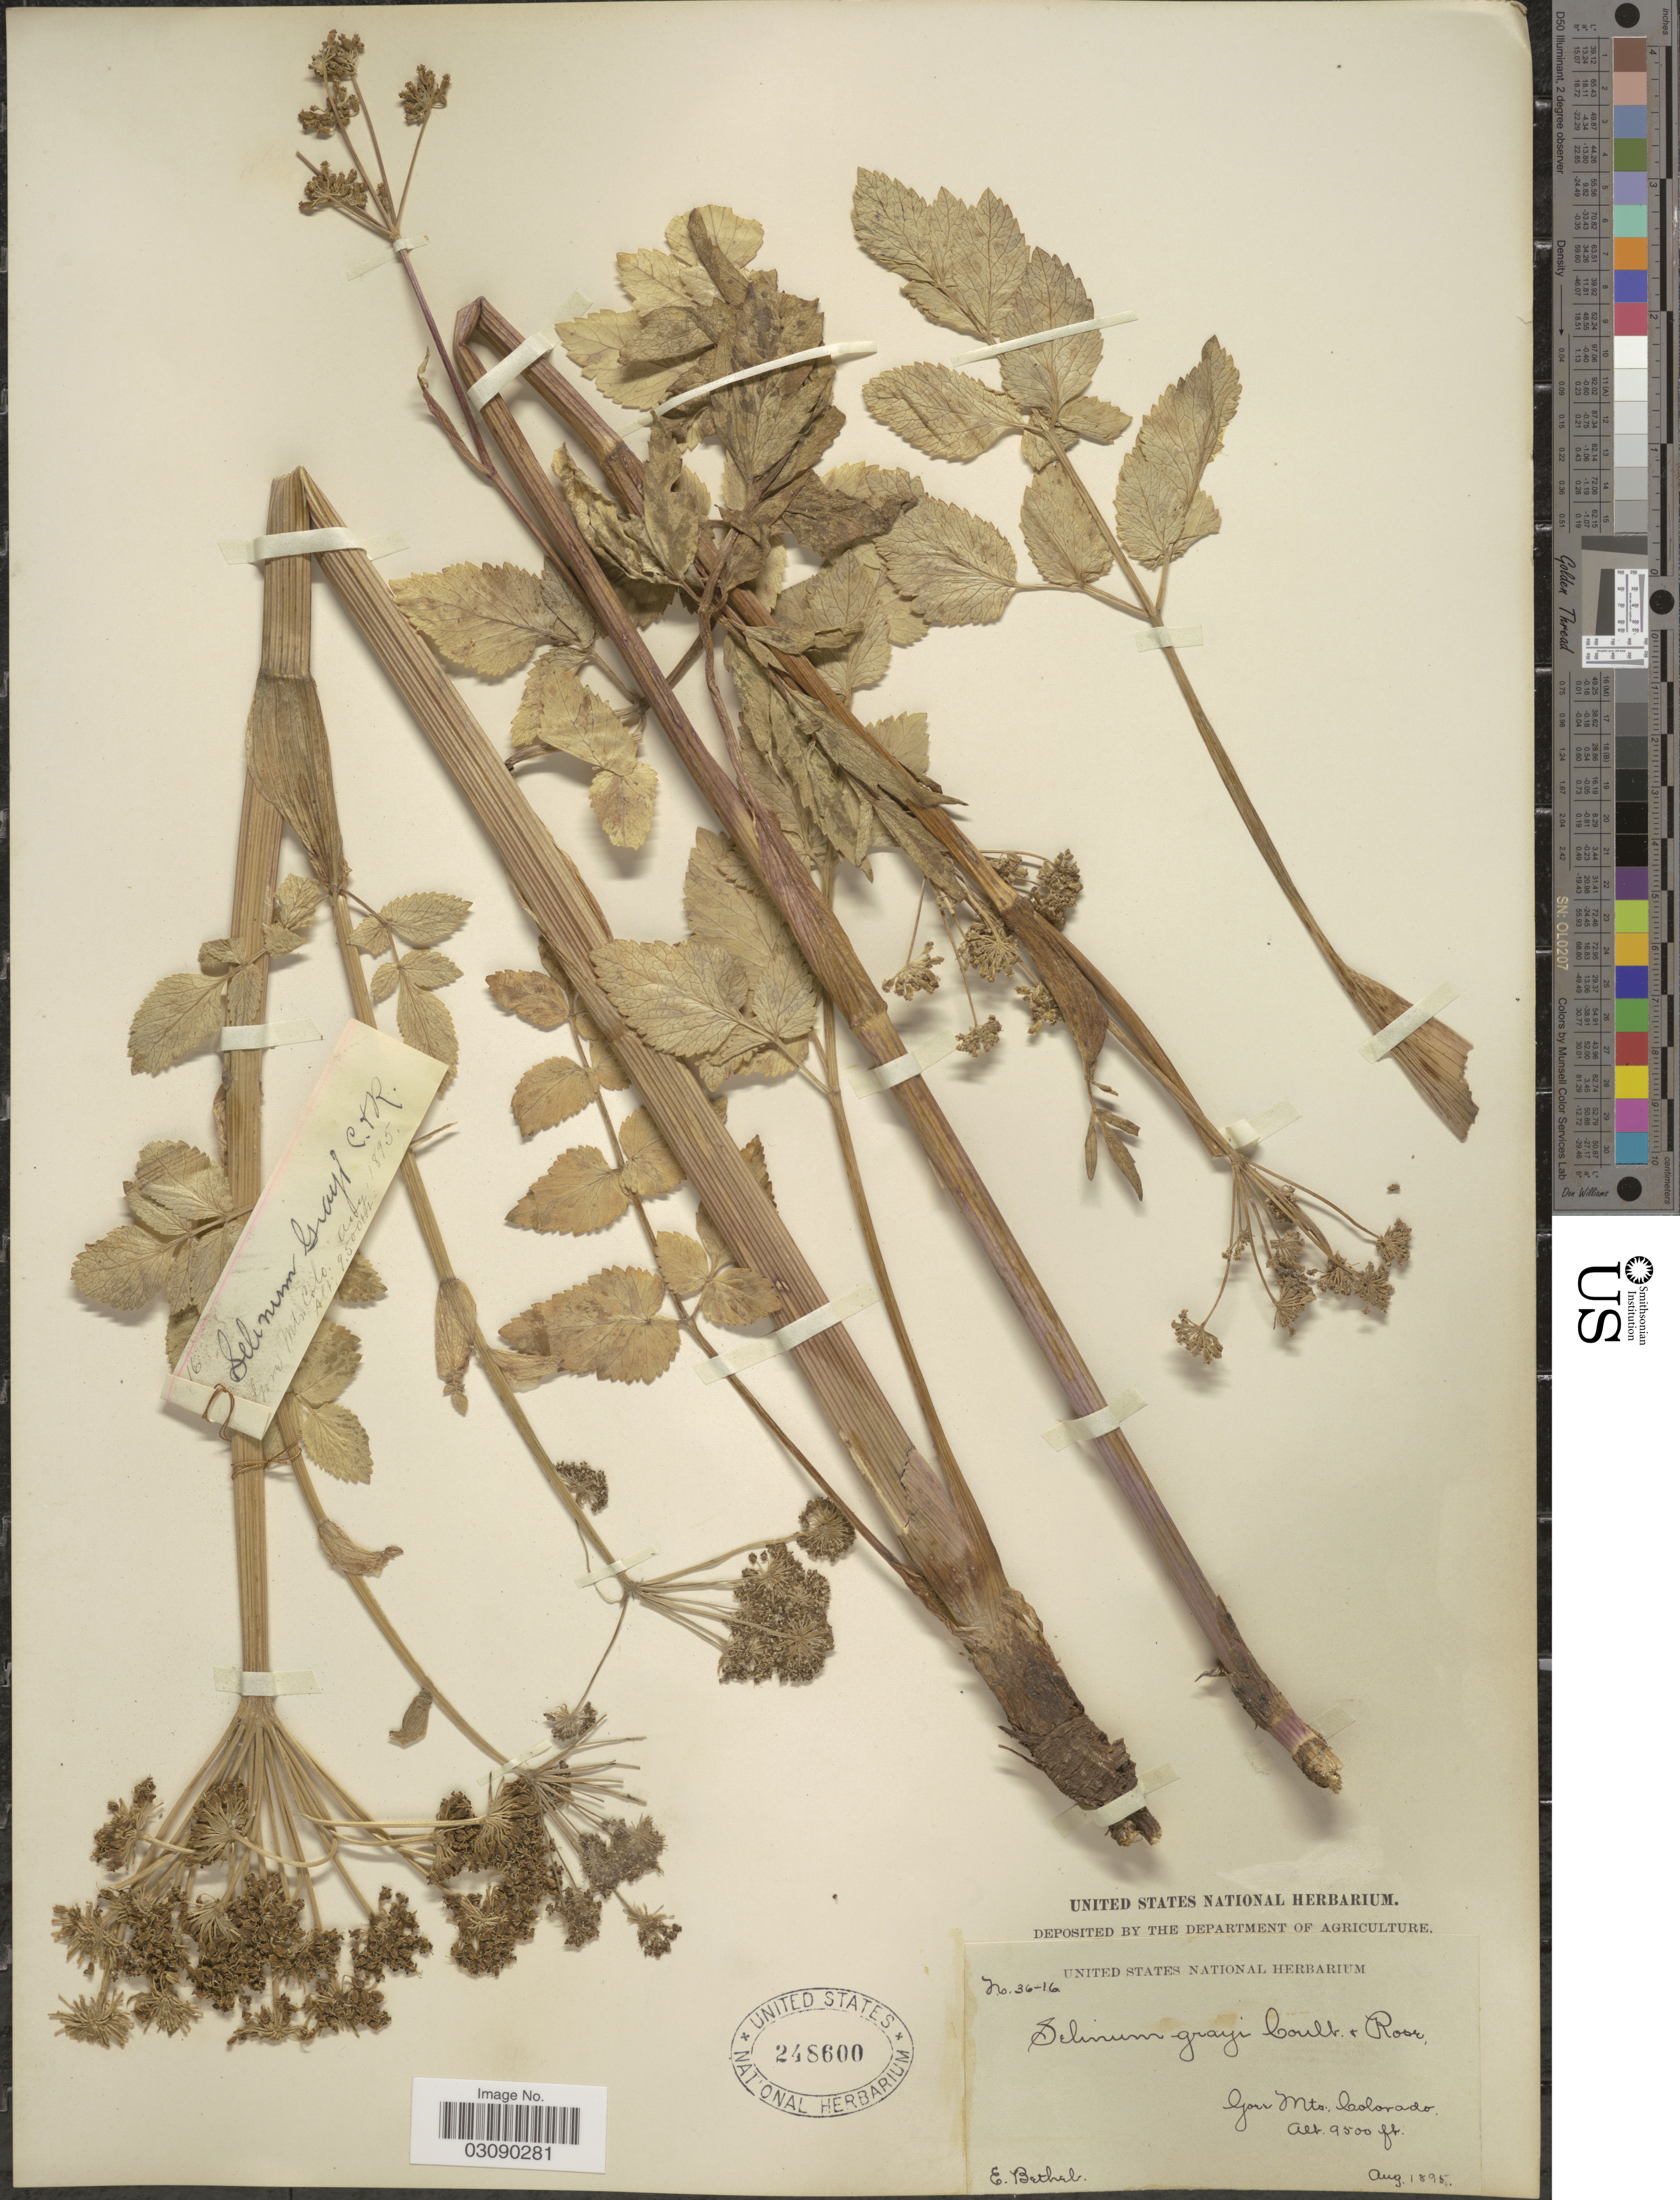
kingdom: Plantae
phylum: Tracheophyta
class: Magnoliopsida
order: Apiales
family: Apiaceae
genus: Angelica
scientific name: Angelica grayi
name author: (J.M. Coult. & Rose) J.M. Coult. & Rose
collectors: E. Bethel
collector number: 36-16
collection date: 1895-08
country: United States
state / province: Colorado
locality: Gore Mts. Colorado.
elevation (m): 2896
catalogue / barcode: US 248600